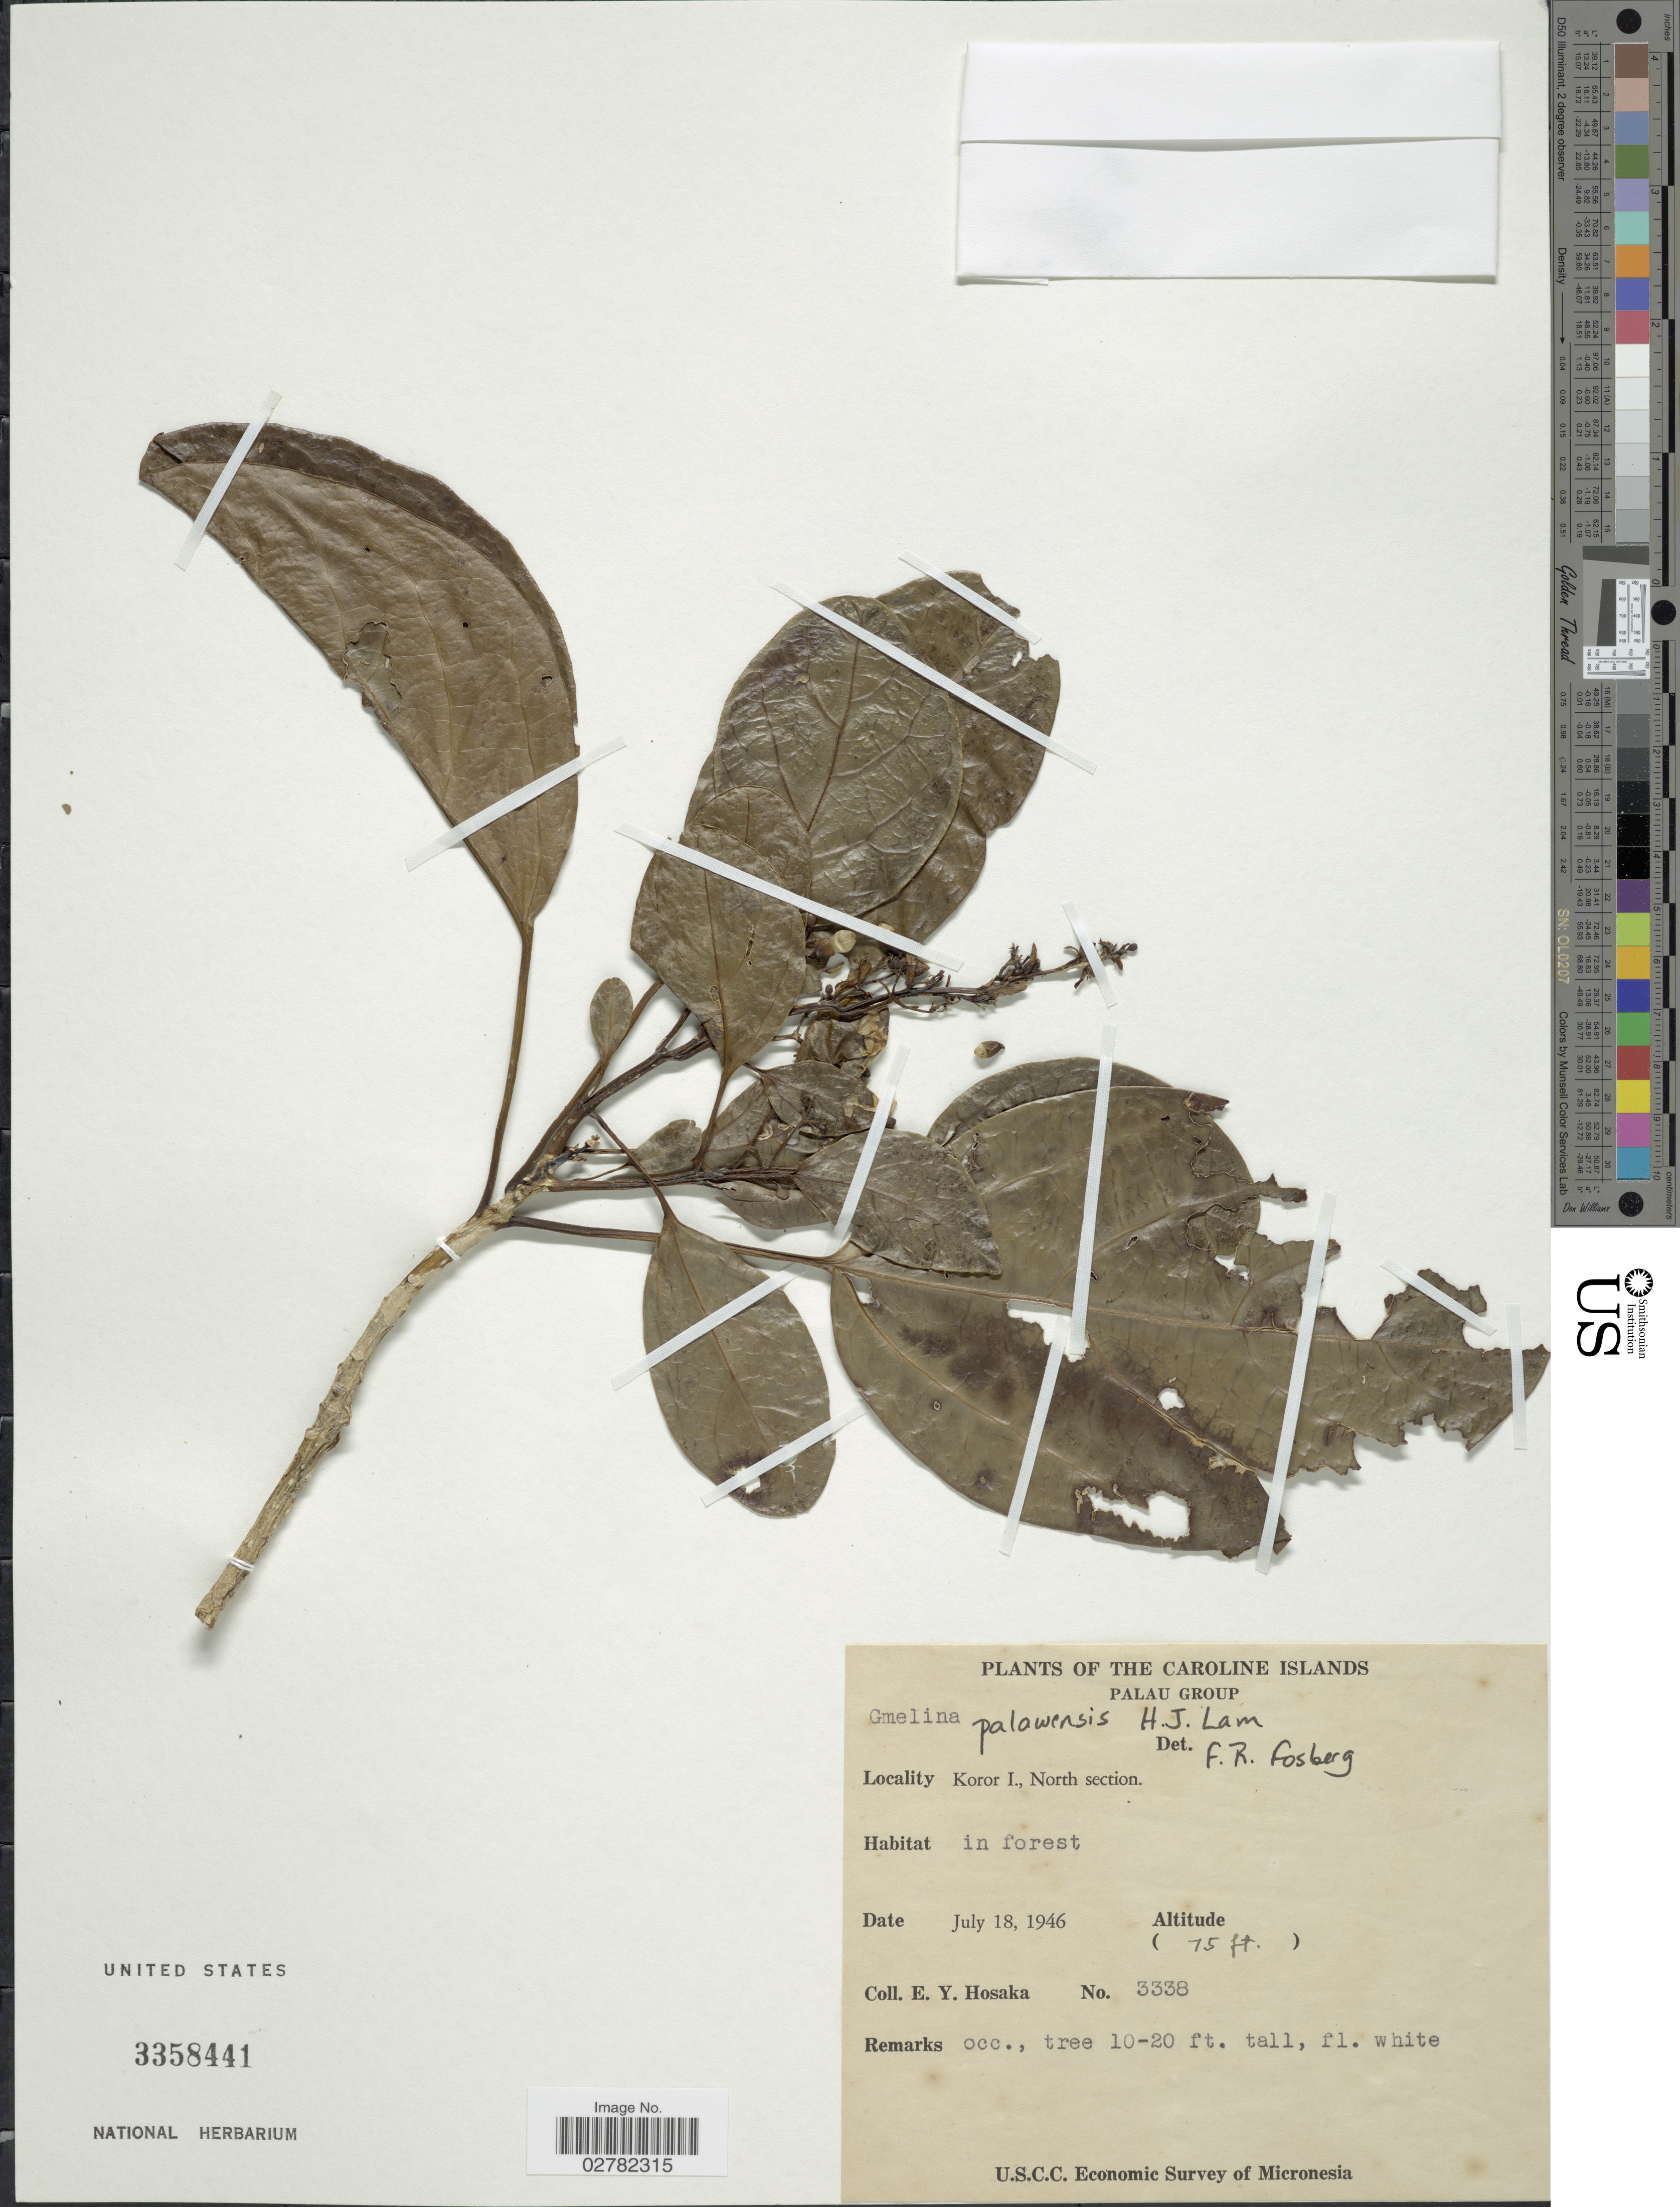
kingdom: Plantae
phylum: Tracheophyta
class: Magnoliopsida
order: Lamiales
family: Lamiaceae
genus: Gmelina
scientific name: Gmelina palawensis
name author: H.J. Lam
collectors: E. Y. Hosaka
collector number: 3338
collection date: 1946-07-18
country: Palau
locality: The Caroline Islands. Palau Group. Koror I., North section.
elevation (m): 23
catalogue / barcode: US 3358441